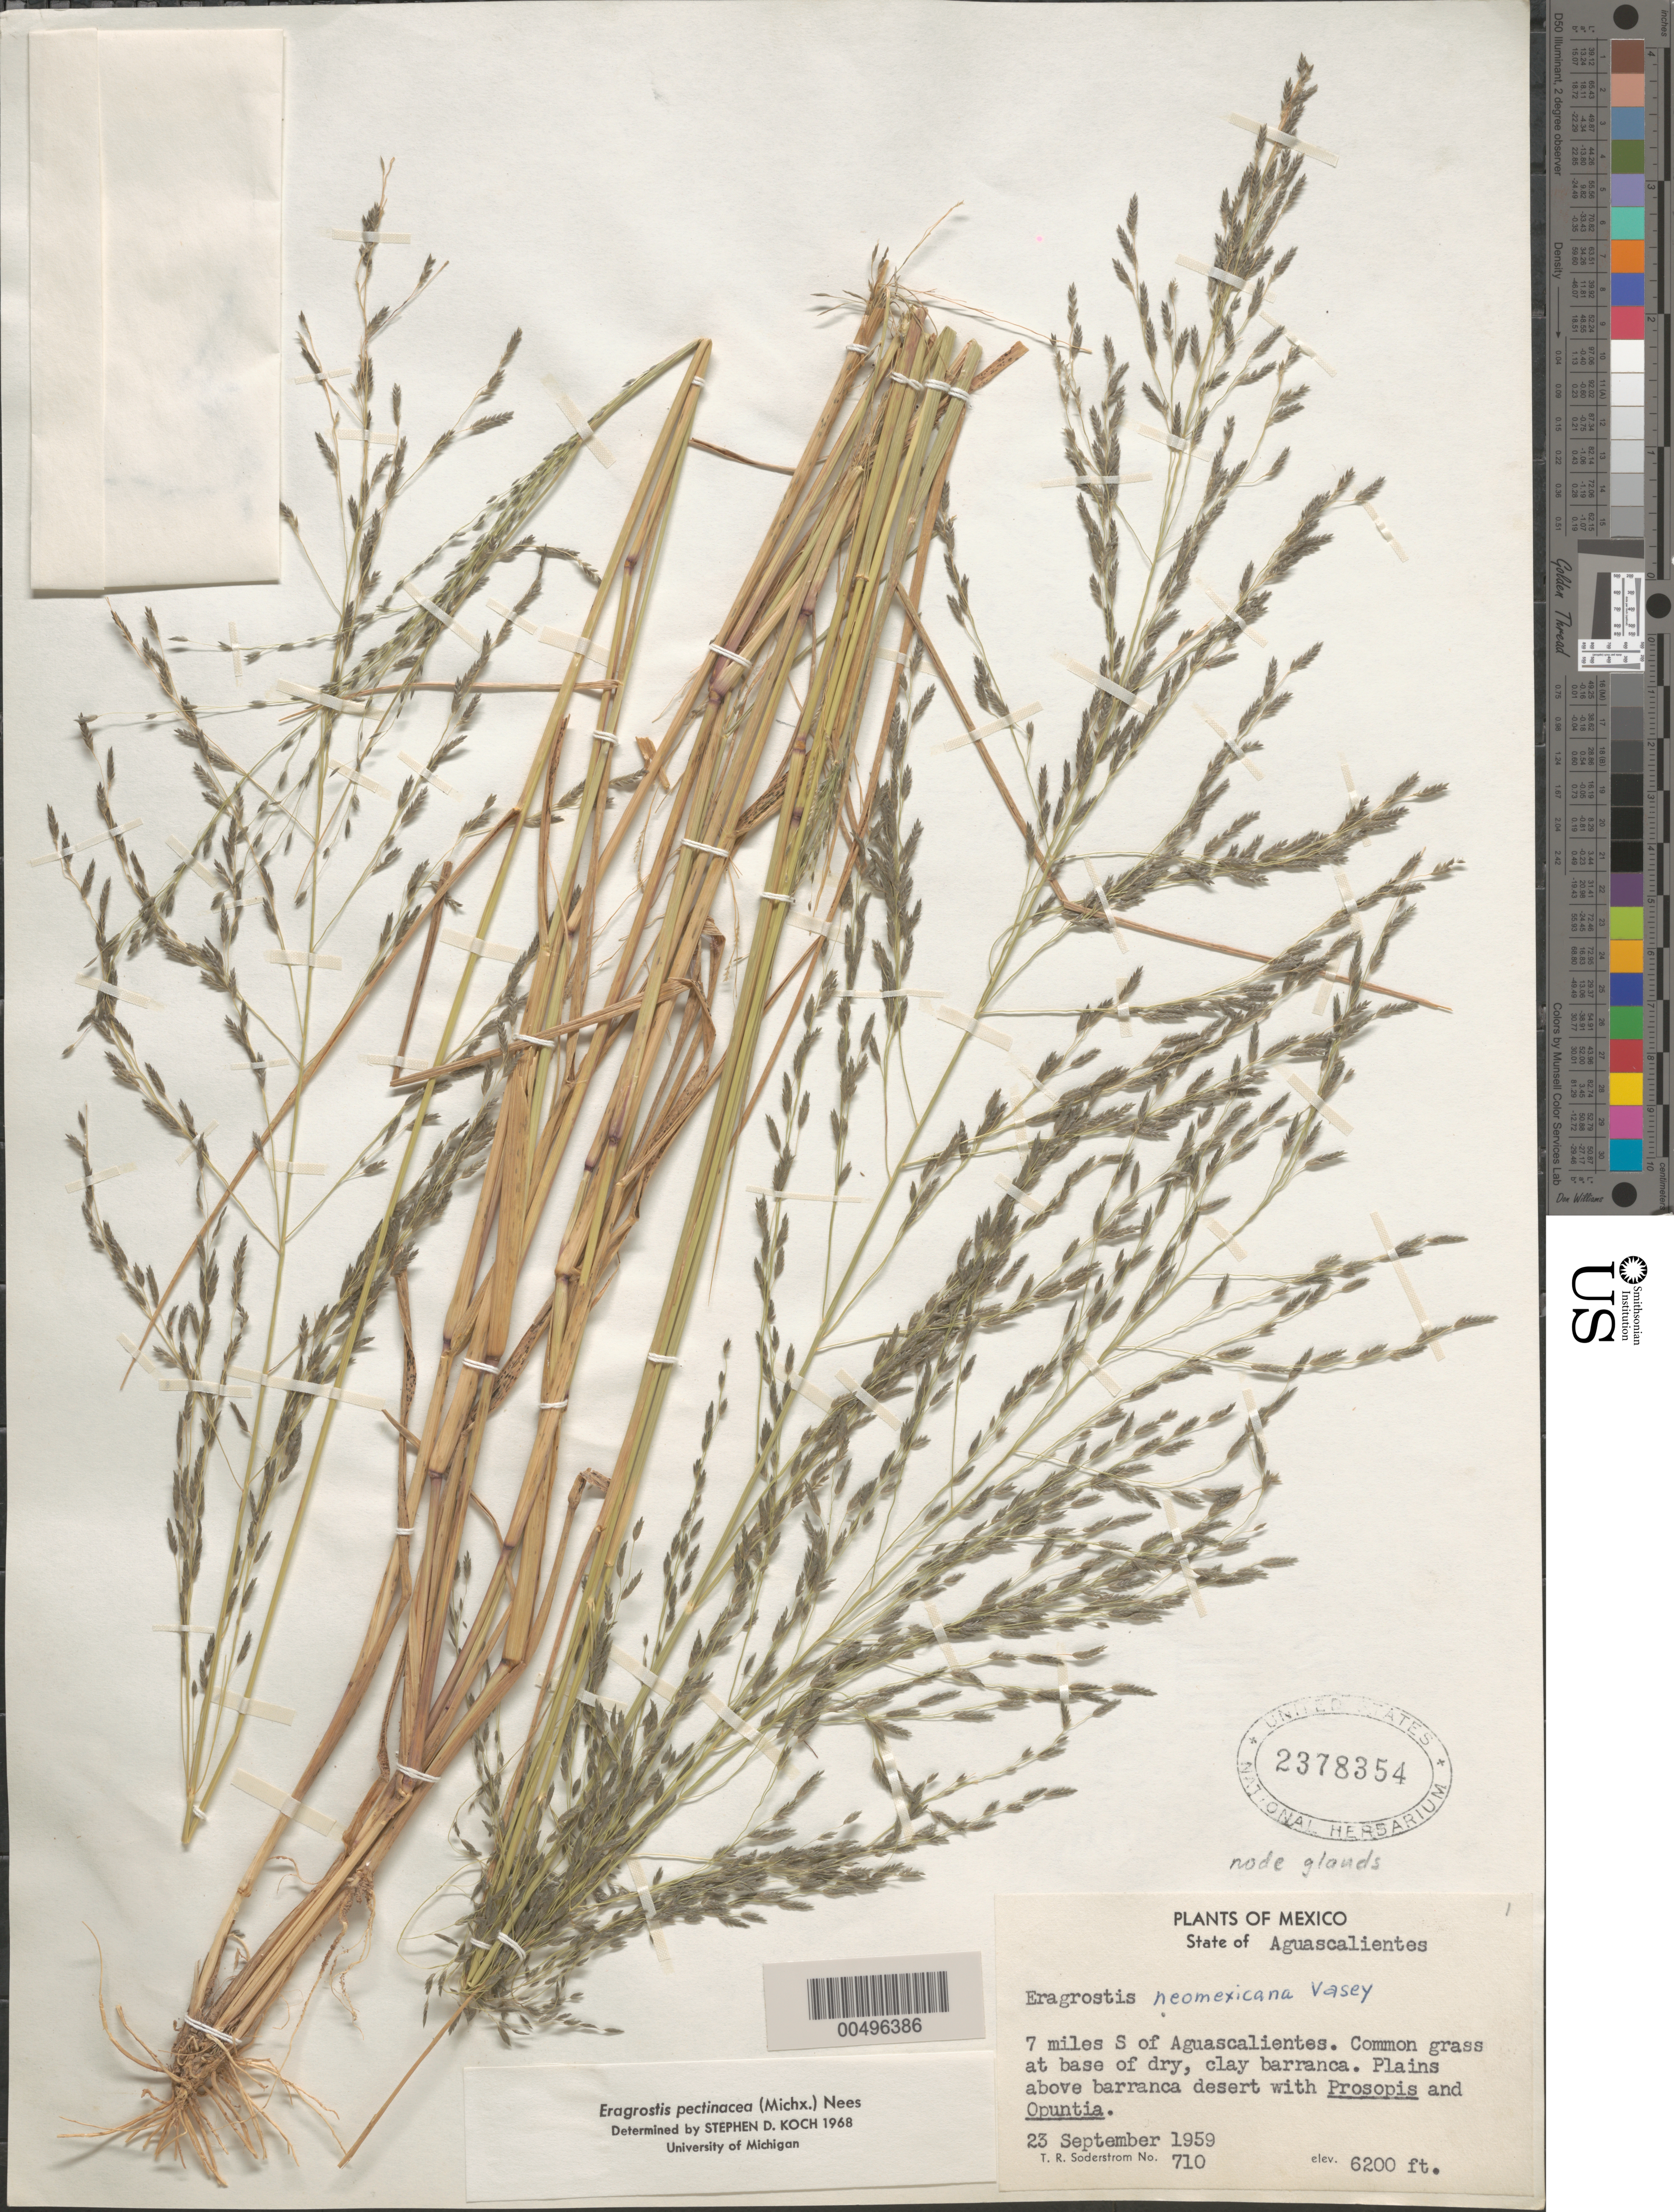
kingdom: Plantae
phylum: Tracheophyta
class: Liliopsida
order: Poales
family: Poaceae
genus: Eragrostis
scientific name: Eragrostis pectinacea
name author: (Michx.) Nees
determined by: Koch, S. D.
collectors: T. R. Soderstrom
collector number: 710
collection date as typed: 23 Sep 1959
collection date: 1959-09-23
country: Mexico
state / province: Aguascalientes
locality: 7 mi S of Aguascalientes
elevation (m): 1890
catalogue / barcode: US 2378354